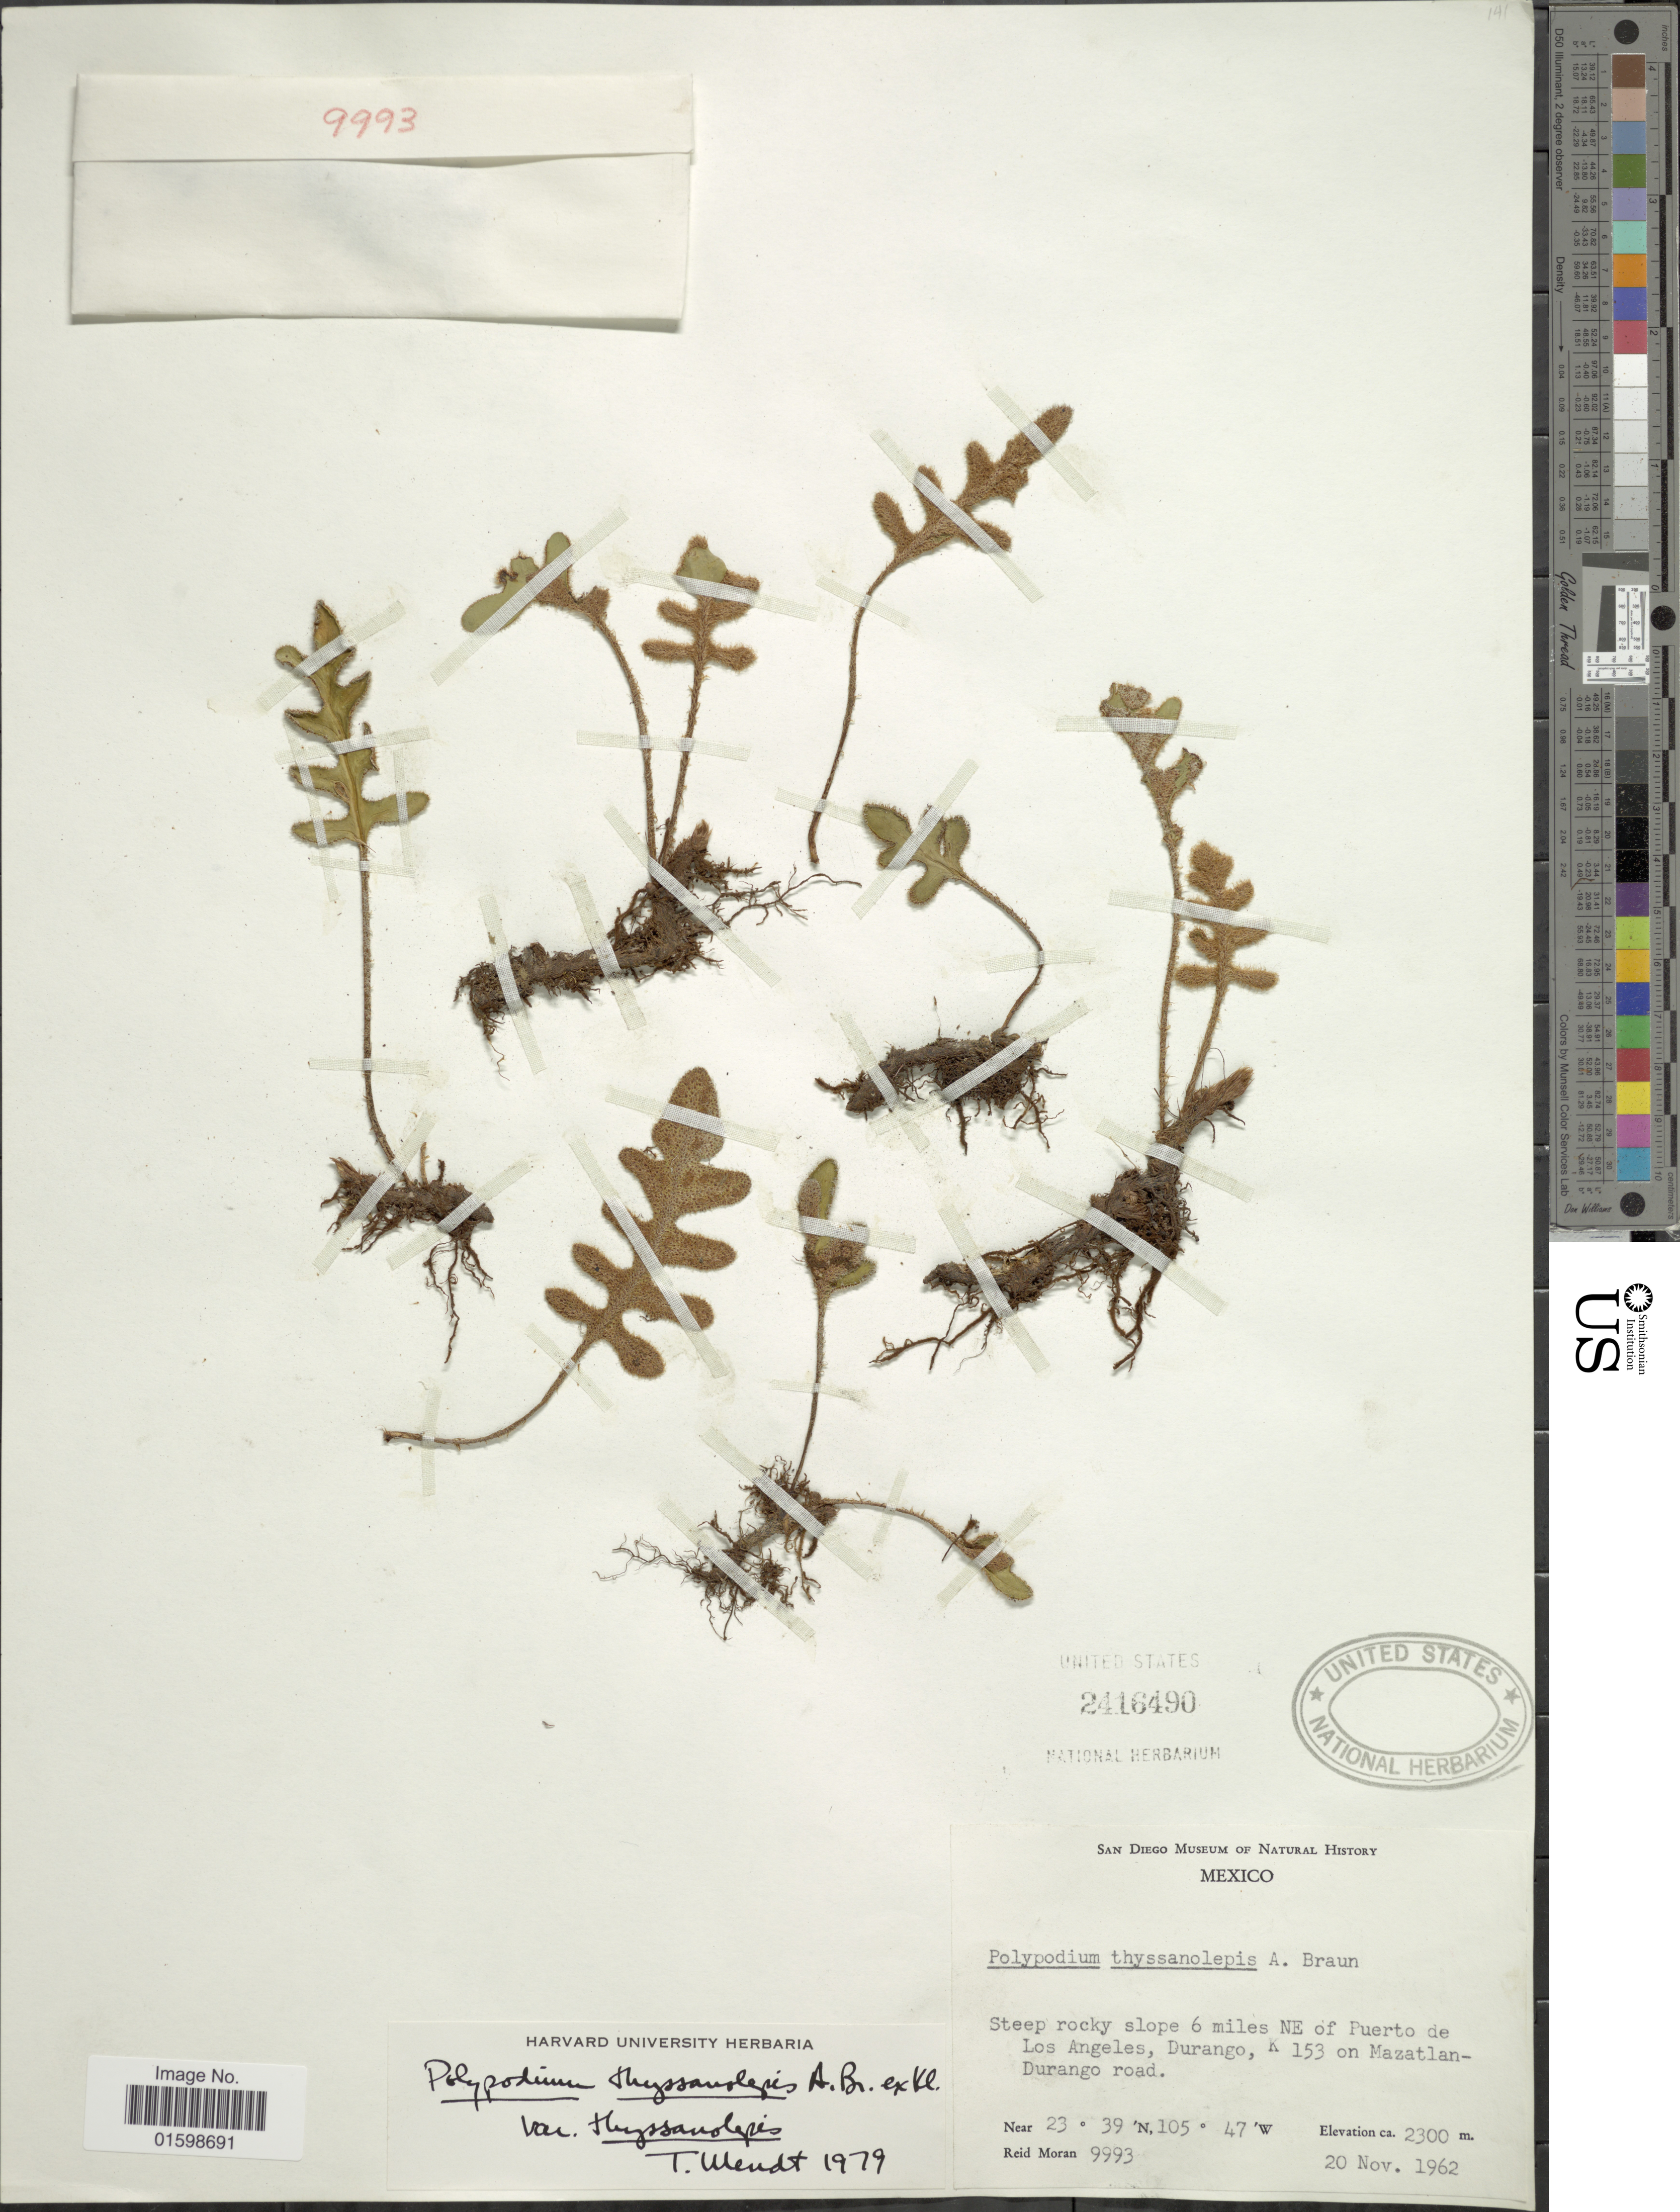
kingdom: Plantae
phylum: Tracheophyta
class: Polypodiopsida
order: Polypodiales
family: Polypodiaceae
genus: Pleopeltis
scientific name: Pleopeltis thyssanolepis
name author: (A. Braun ex Klotzsch) E.G. Andrews & Windham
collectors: R. V. Moran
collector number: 9993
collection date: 1962-11-20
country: Mexico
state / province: Durango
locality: Steep rocky slope 6 miles NE of Puerto de Los Angeles, Durnago, K 153 on Mazatlan-Durango road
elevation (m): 2300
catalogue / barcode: US 2416490